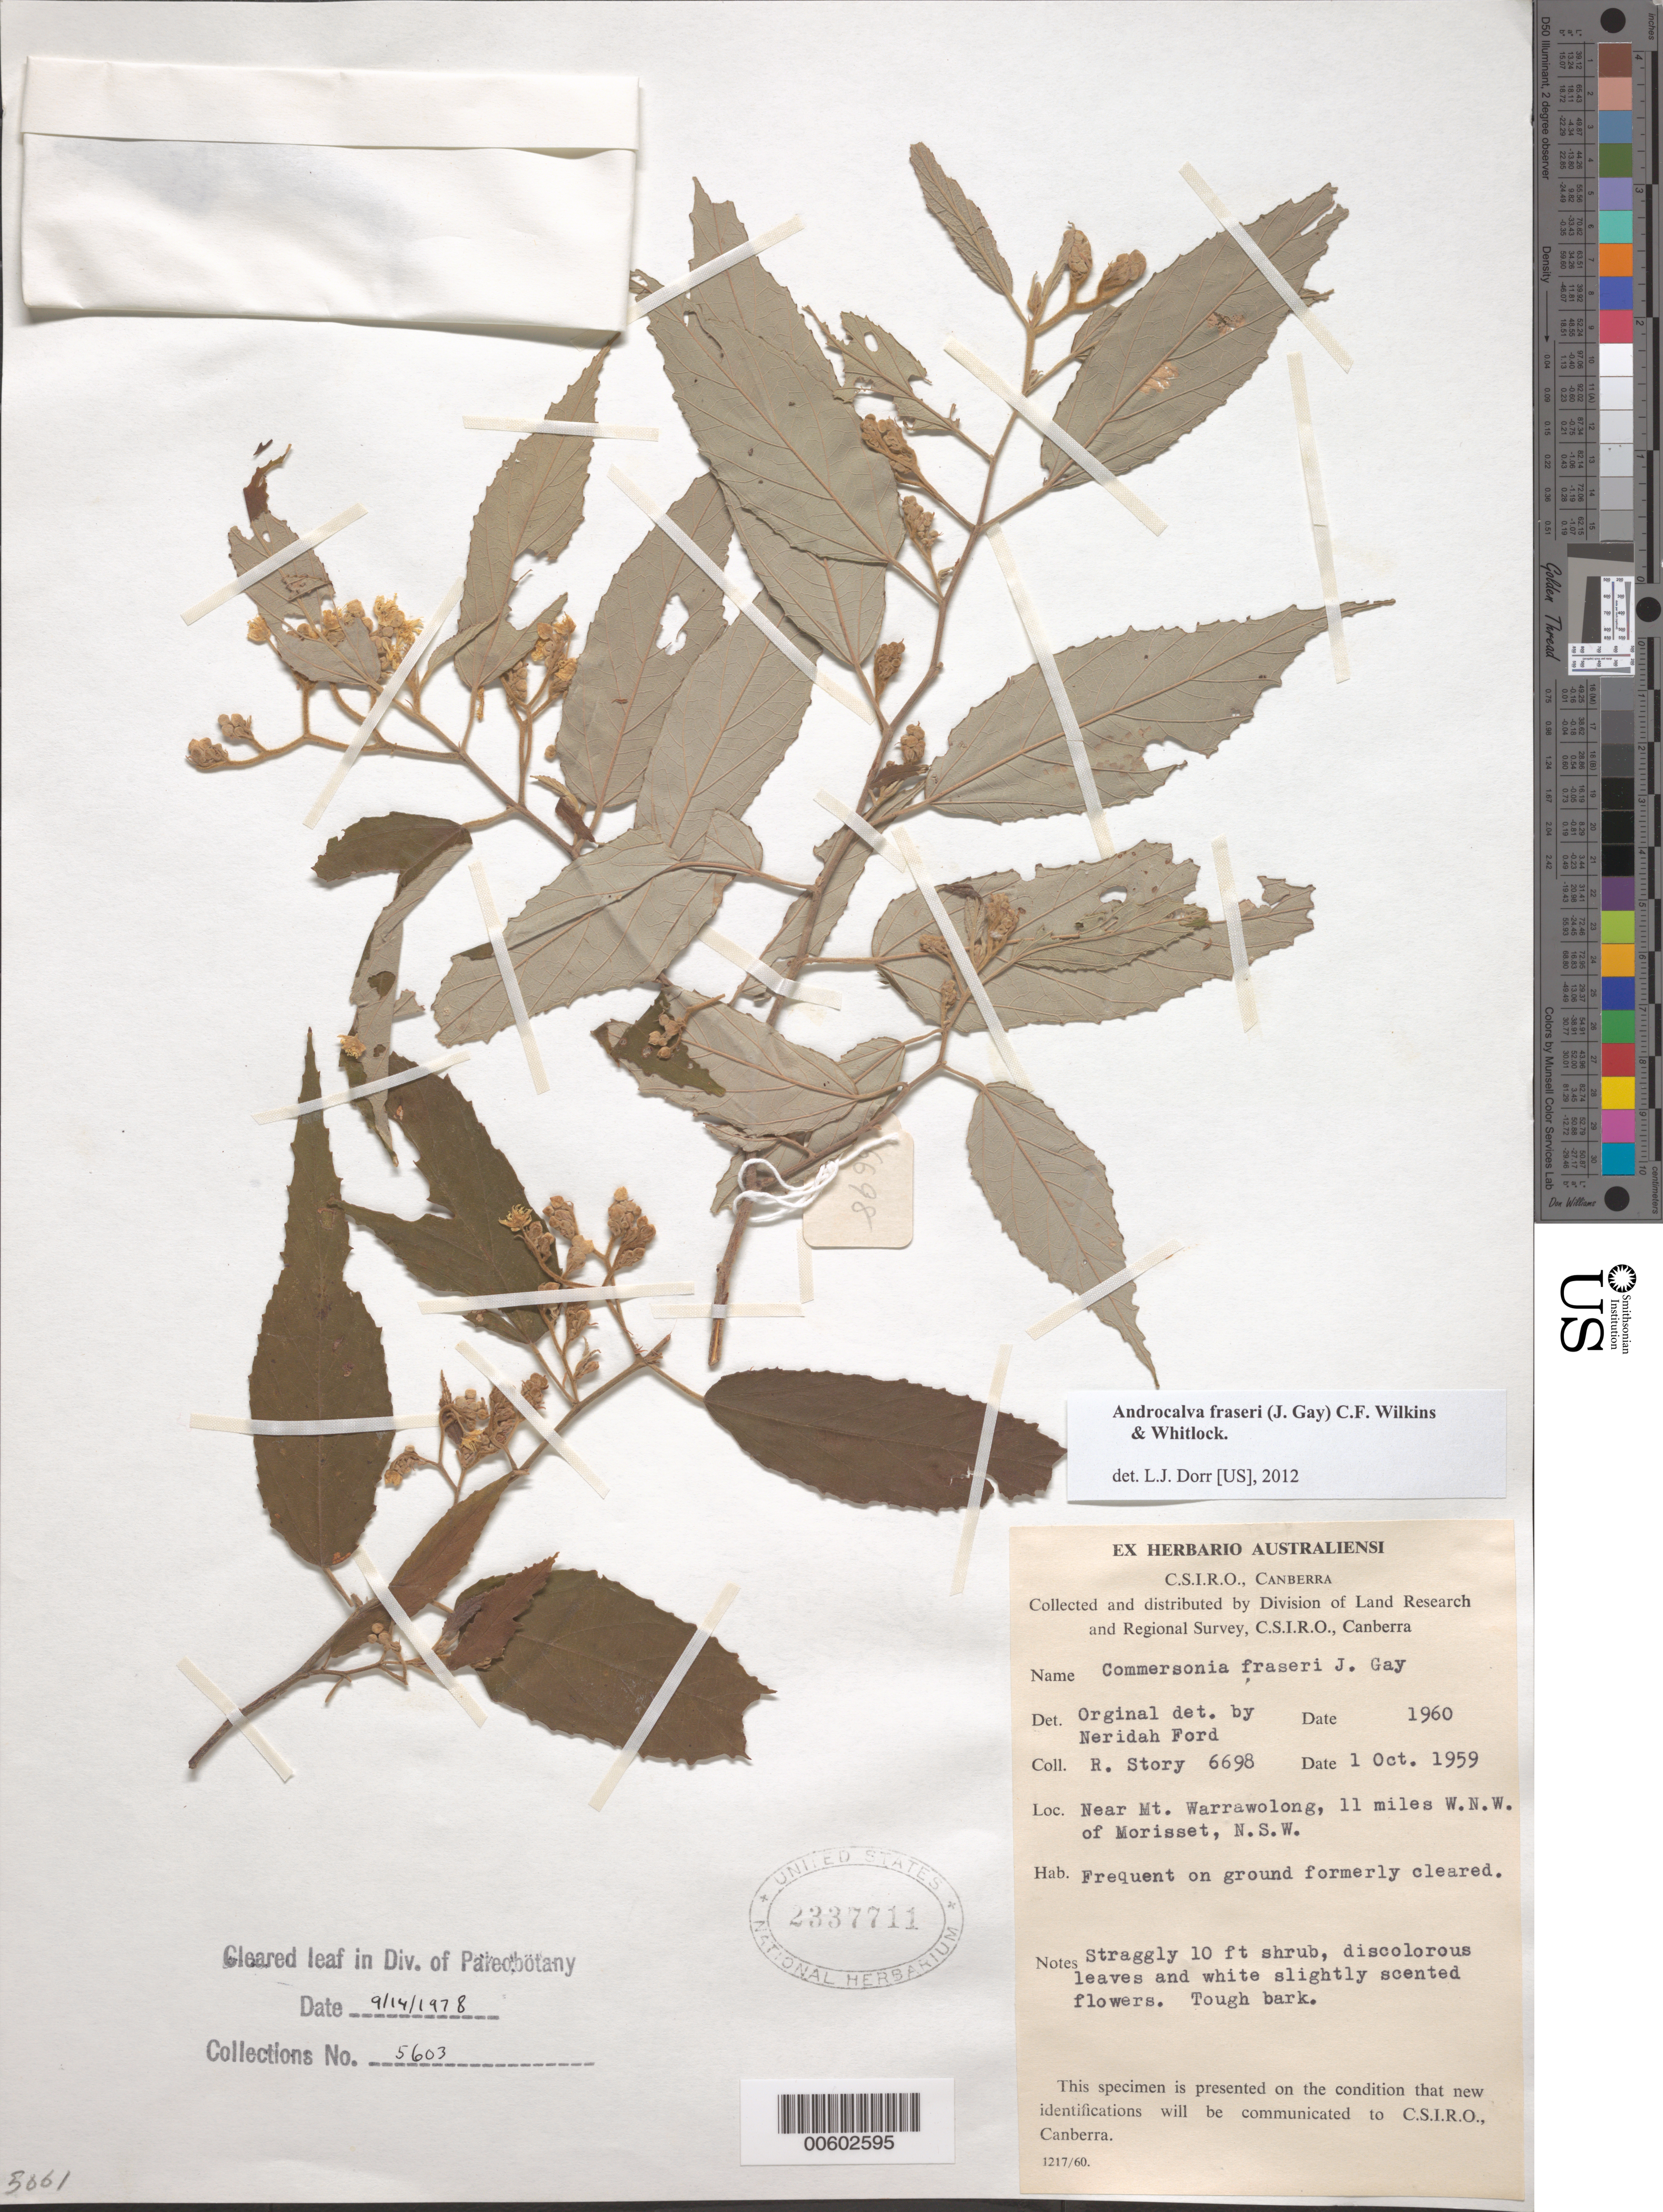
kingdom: Plantae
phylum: Tracheophyta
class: Magnoliopsida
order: Malvales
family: Malvaceae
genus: Commersonia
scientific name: Commersonia fraseri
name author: J. Gay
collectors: N. Story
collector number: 6698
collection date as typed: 01 Oct 1959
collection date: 1959-10-01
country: Australia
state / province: New South Wales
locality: Near Mt. Warrawolong, 11 miles WNW of Morisset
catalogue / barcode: US 2337711